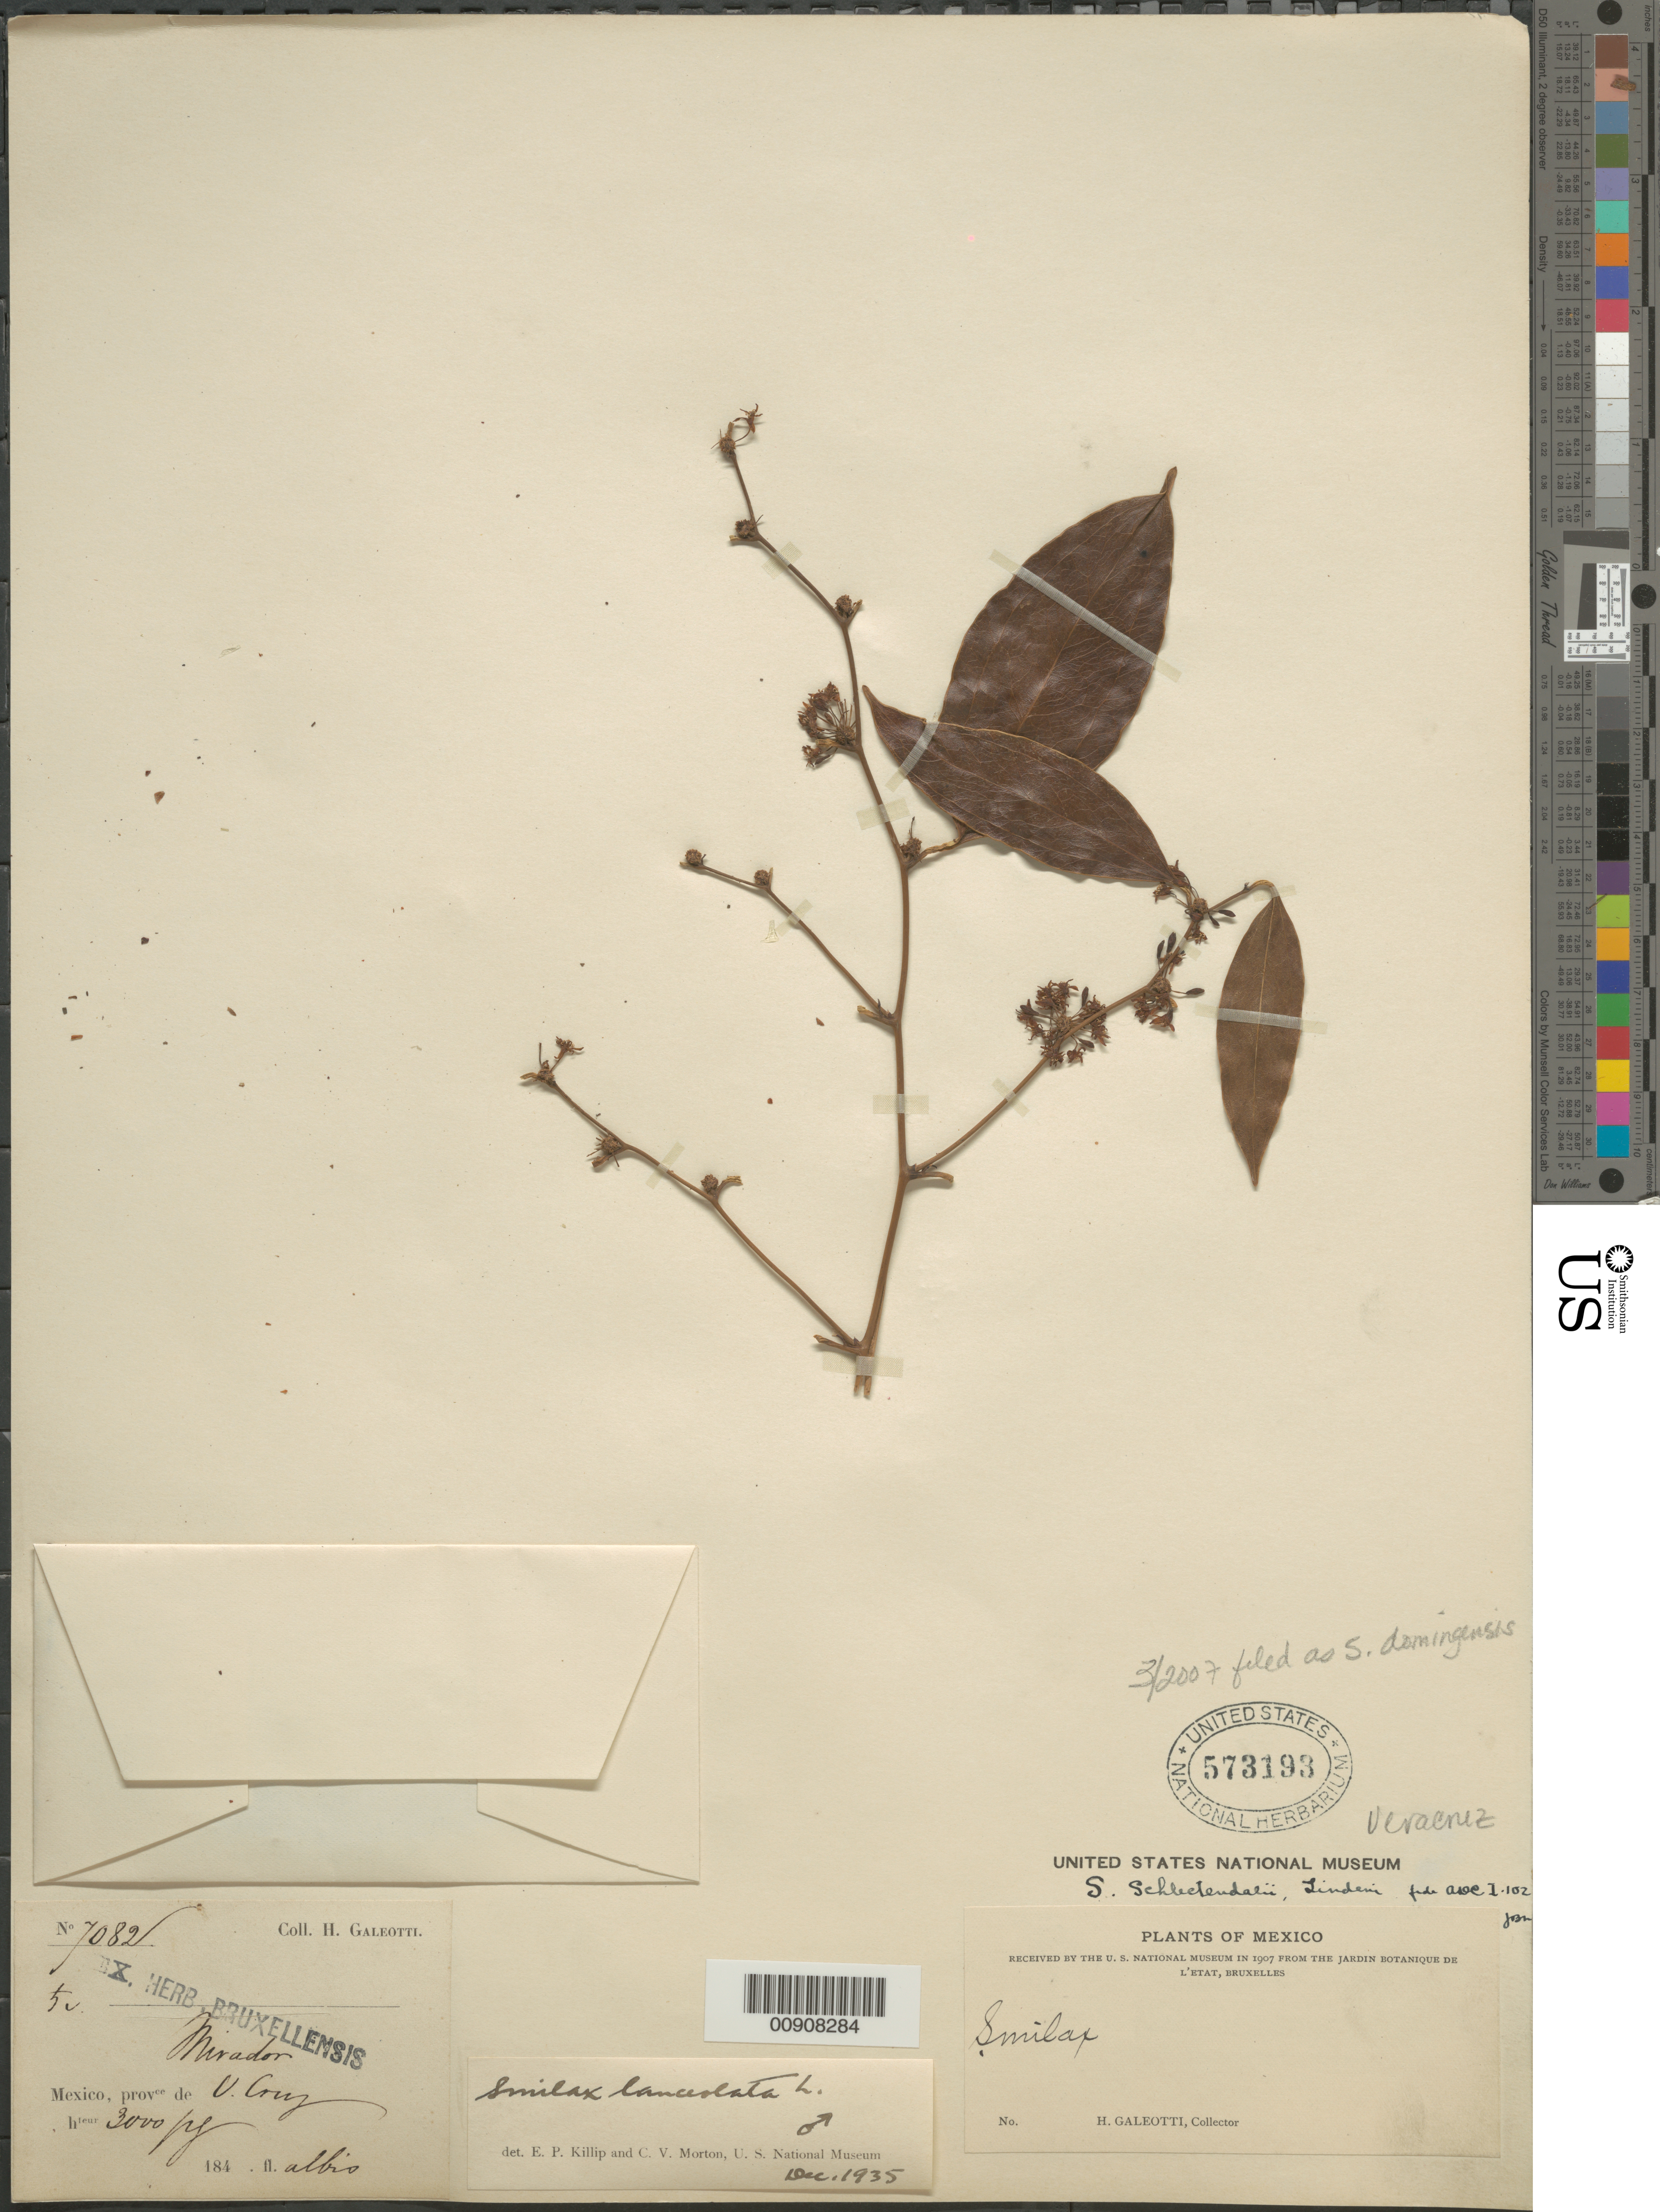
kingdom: Plantae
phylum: Tracheophyta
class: Liliopsida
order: Liliales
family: Smilacaceae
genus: Smilax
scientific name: Smilax domingensis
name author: Willd.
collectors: H. G. Galeotti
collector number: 7082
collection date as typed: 184-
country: Mexico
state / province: Veracruz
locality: Mirador, Veracruz.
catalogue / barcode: US 573193